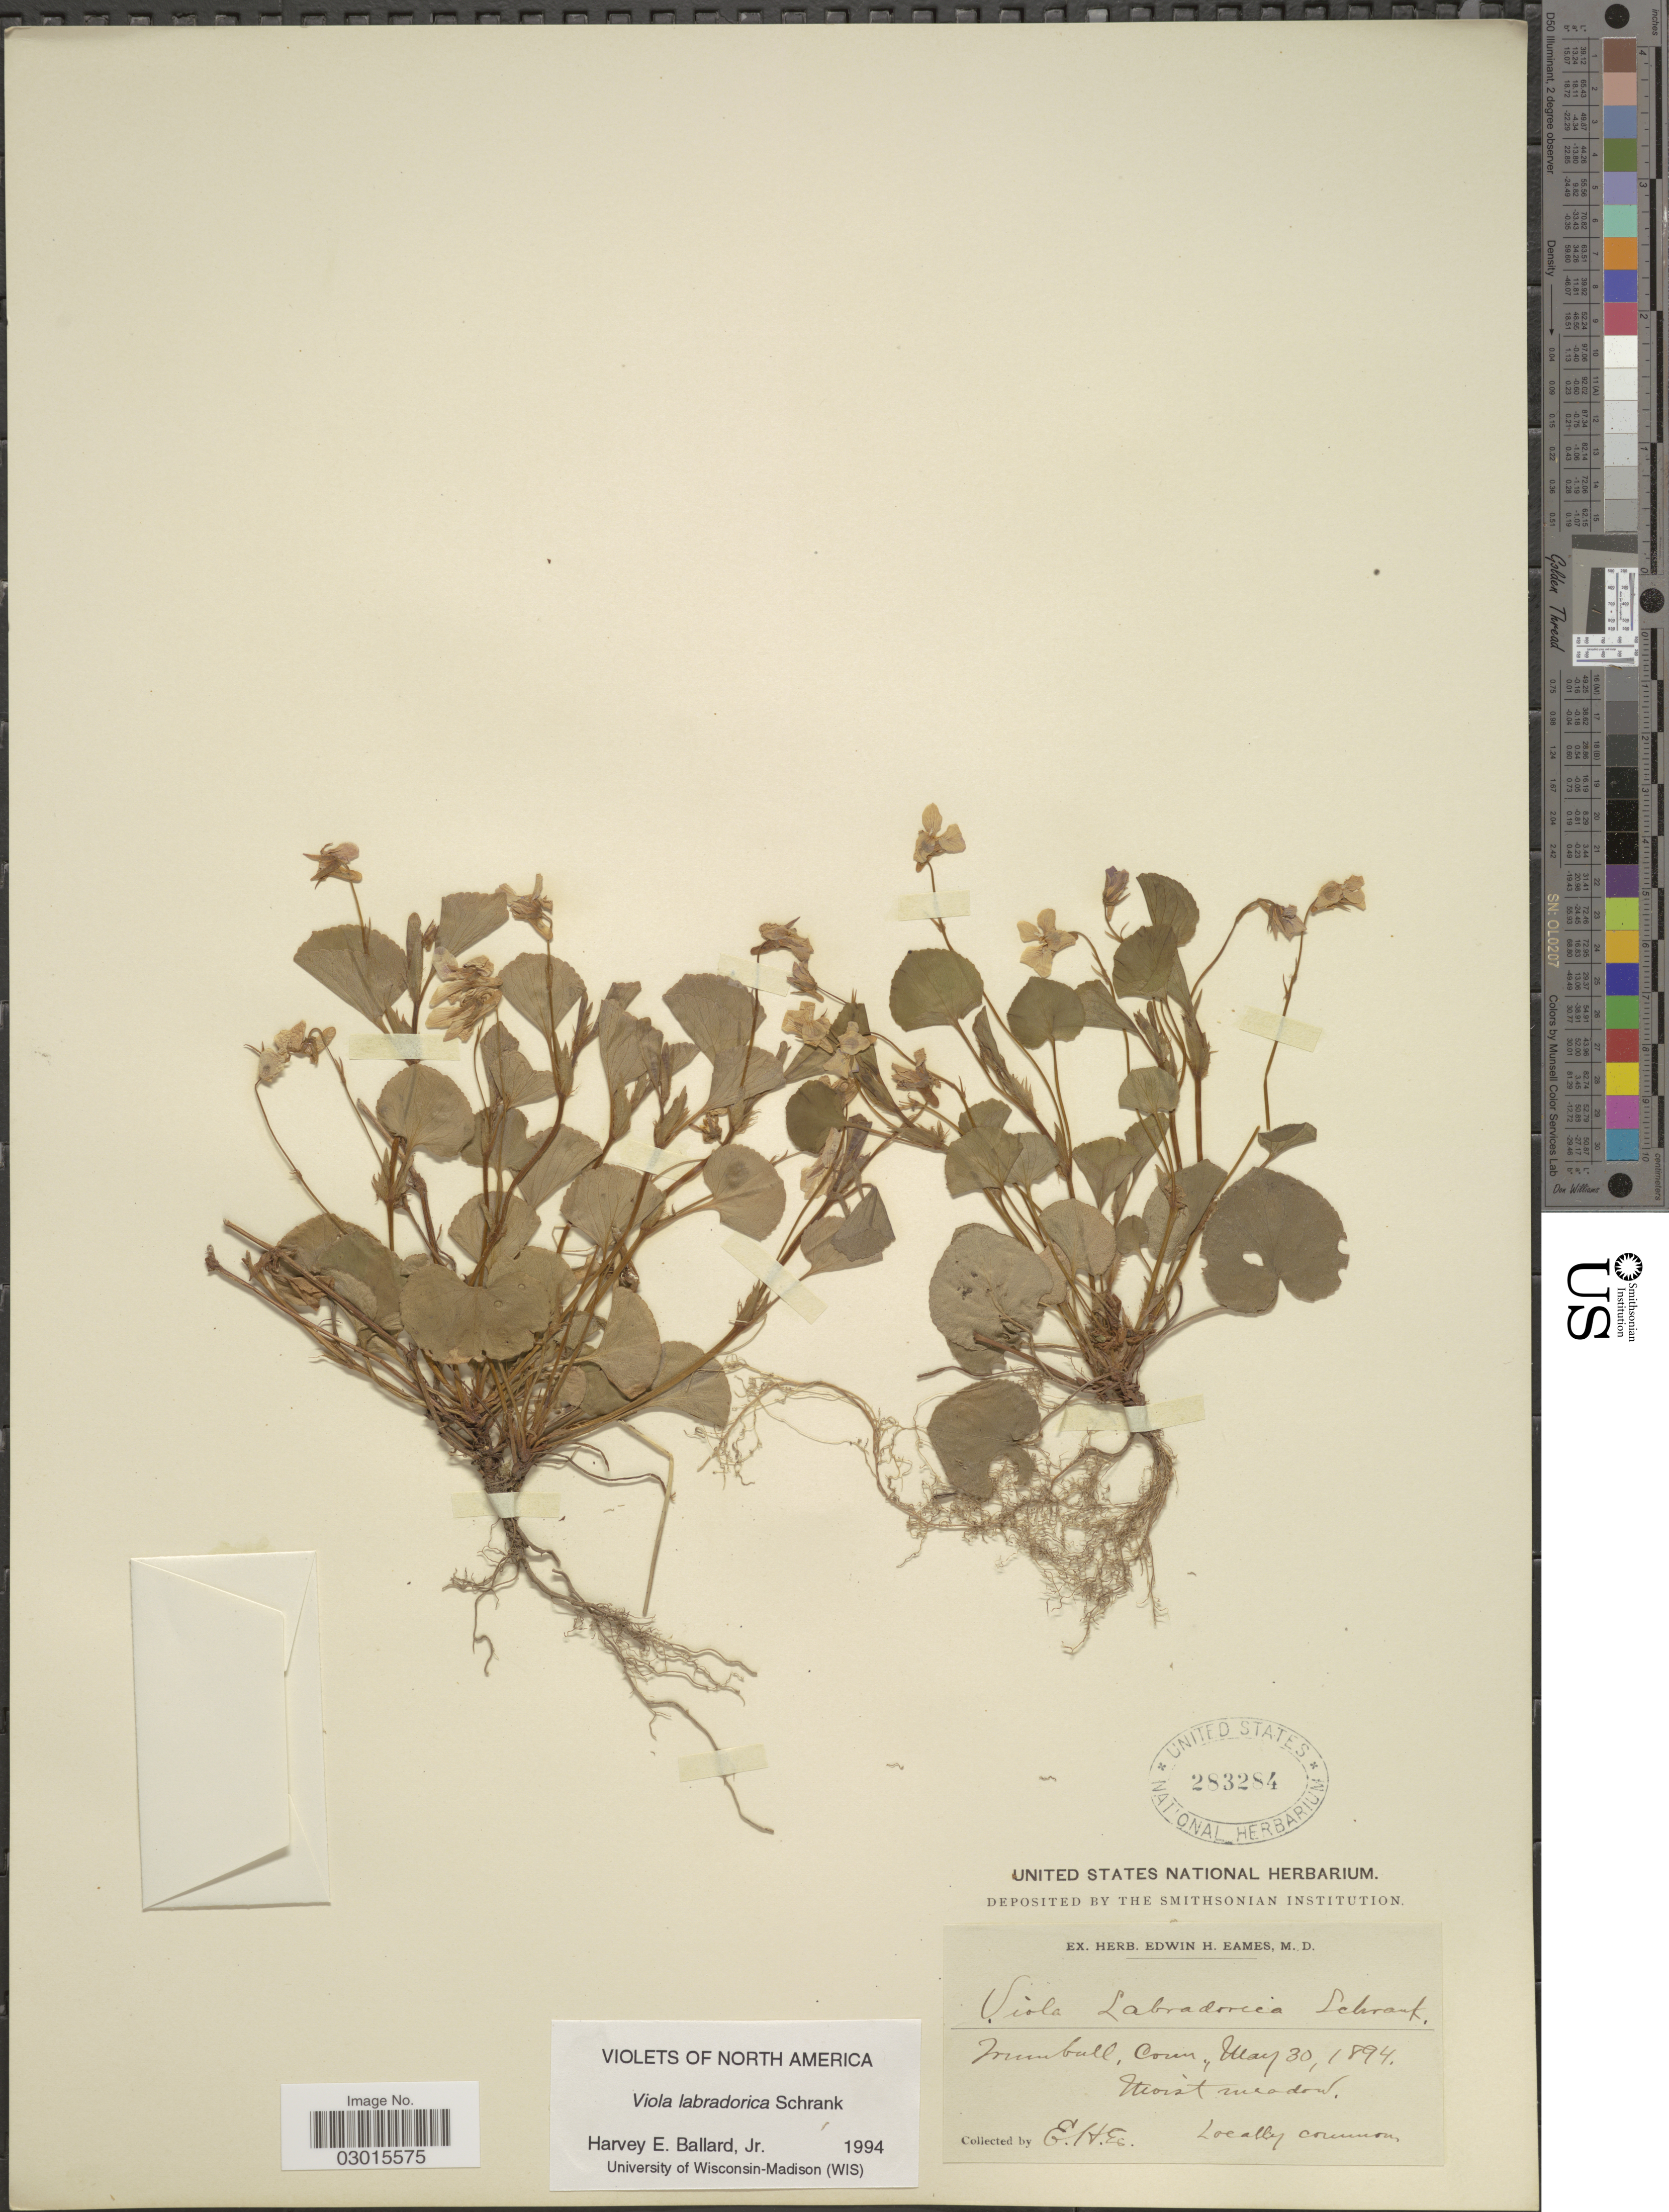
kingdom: Plantae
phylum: Tracheophyta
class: Magnoliopsida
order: Malpighiales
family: Violaceae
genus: Viola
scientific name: Viola labradorica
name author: Schrank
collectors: E. H. Eames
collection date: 1894-05-30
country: United States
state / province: Connecticut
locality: Trumbull, Conn.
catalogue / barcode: US 283284